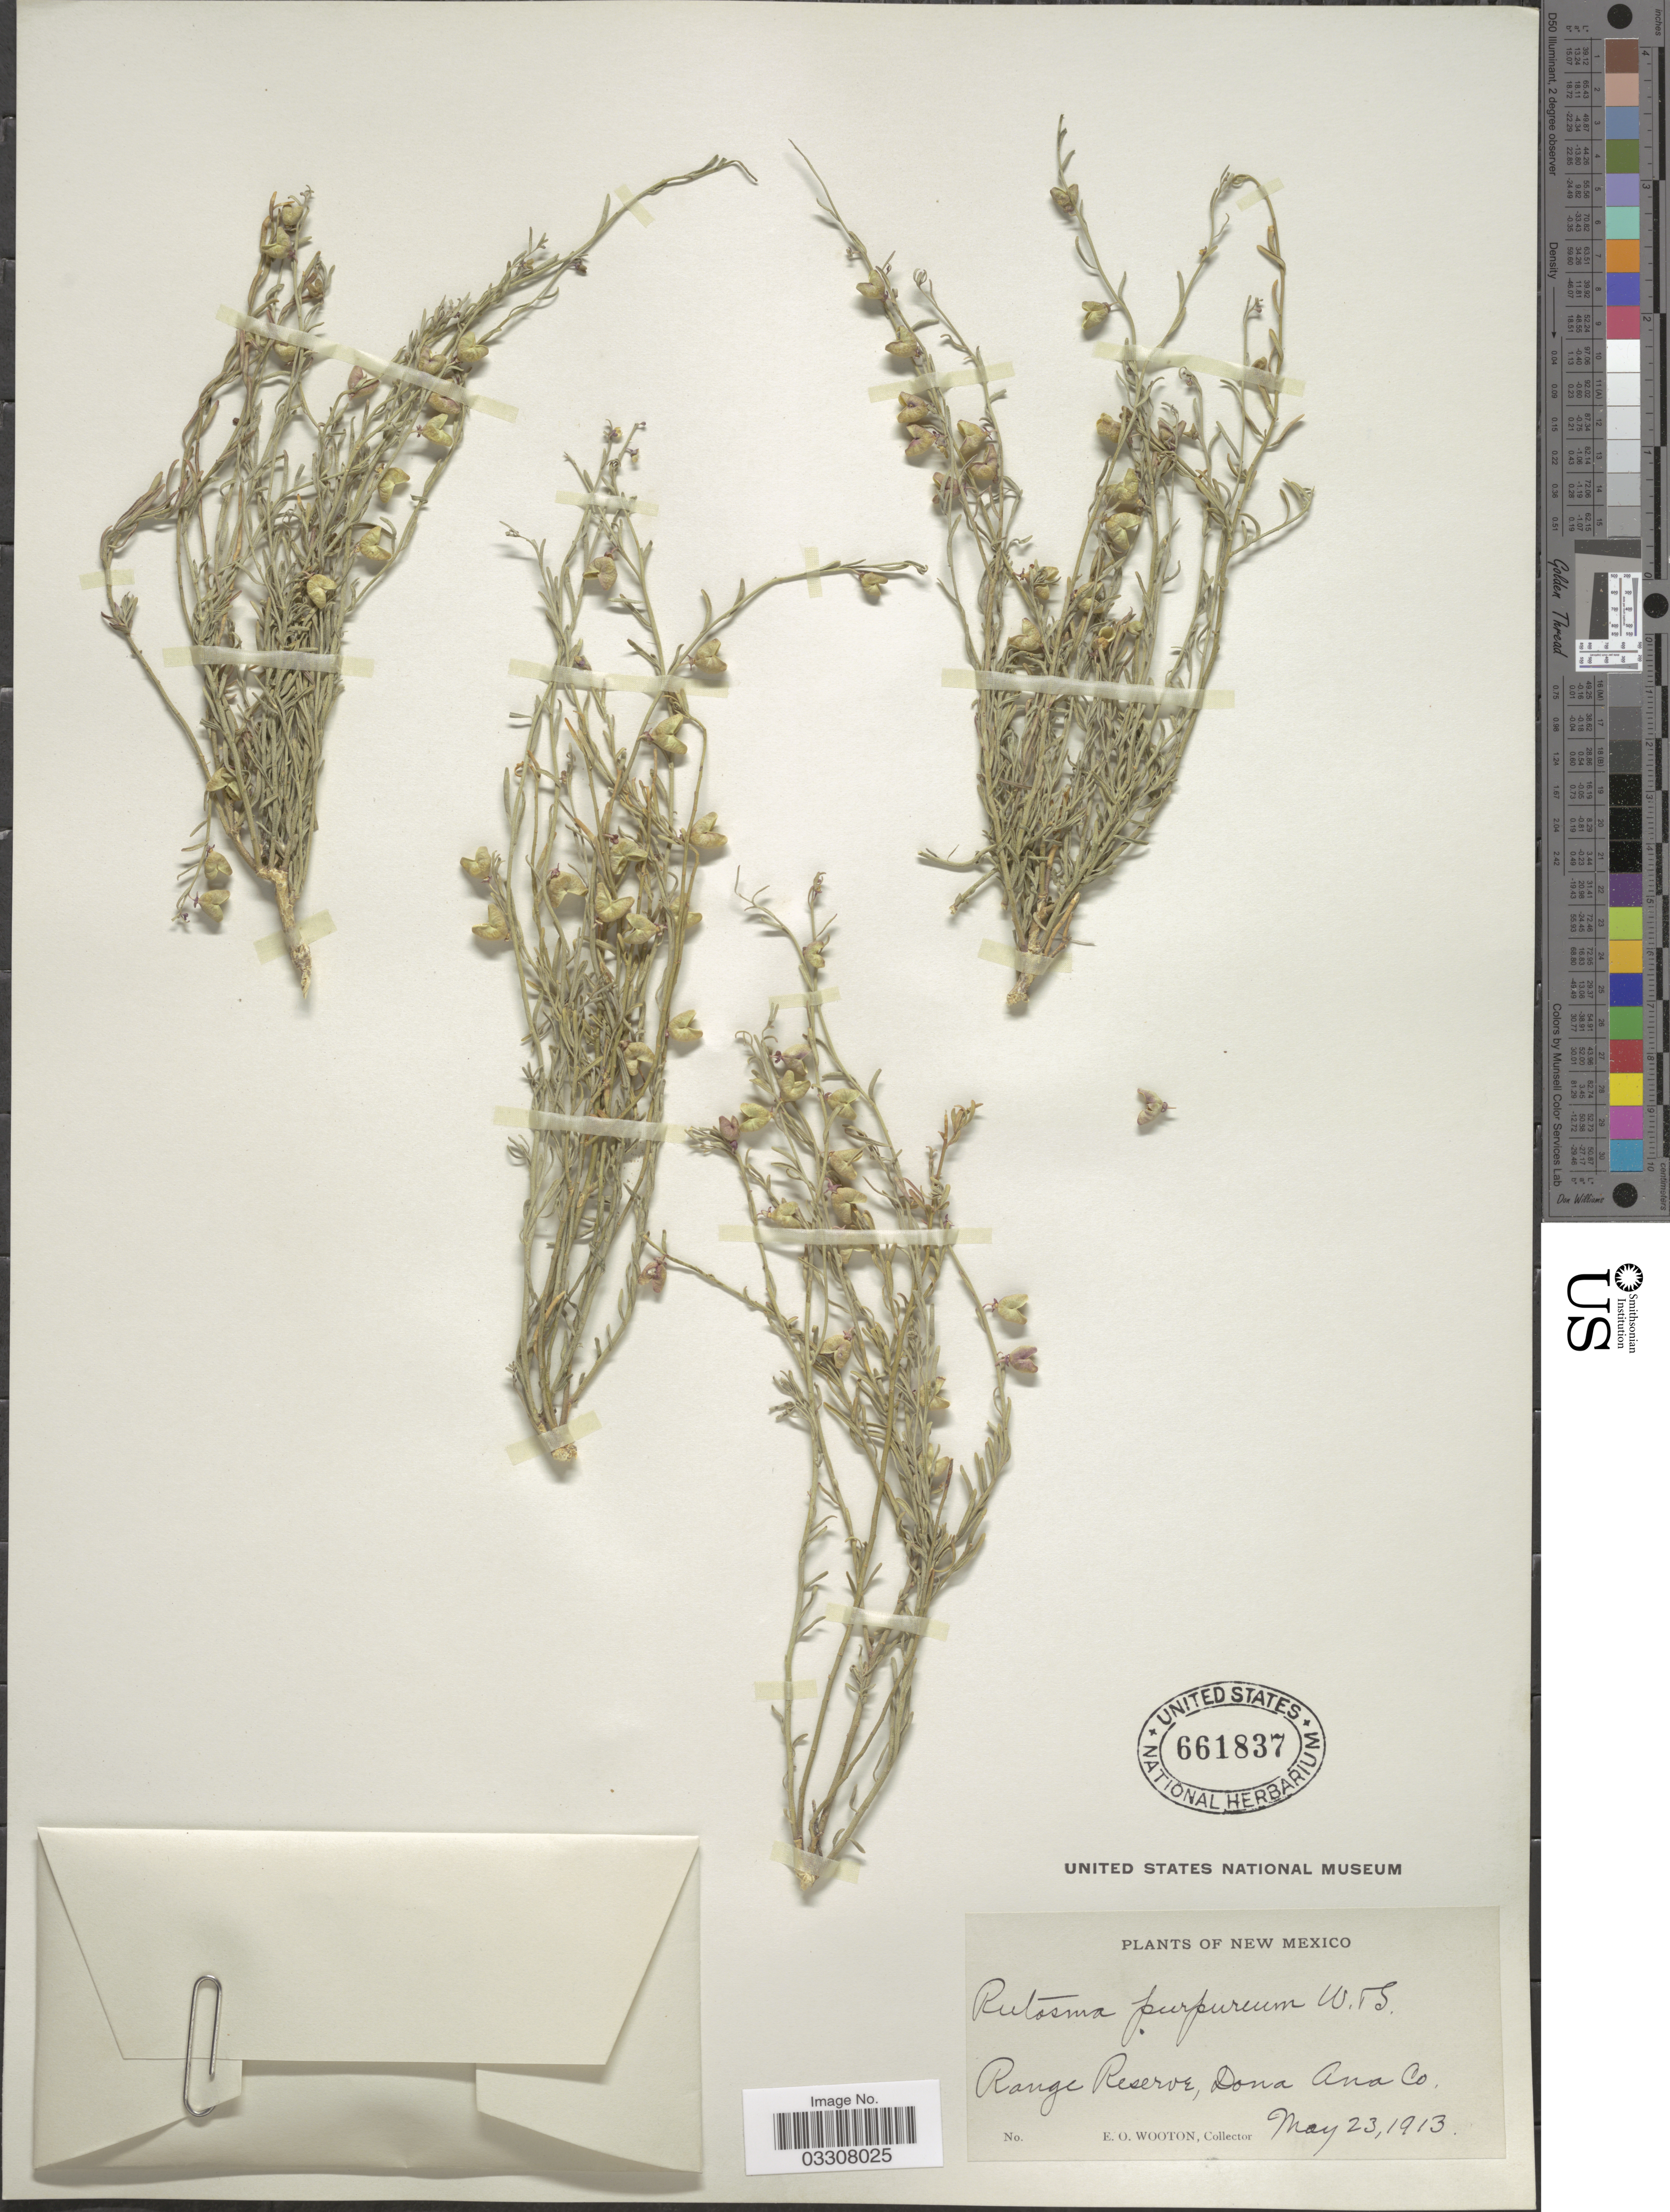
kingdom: Plantae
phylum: Tracheophyta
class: Magnoliopsida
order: Sapindales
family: Rutaceae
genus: Thamnosma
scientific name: Thamnosma texana var. purpurea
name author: (Wooton & Standl.) Woodruff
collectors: E. O. Wooton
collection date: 1913-05-23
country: United States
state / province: New Mexico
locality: Range Reserve, Dona Ana Co.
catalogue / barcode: US 661837